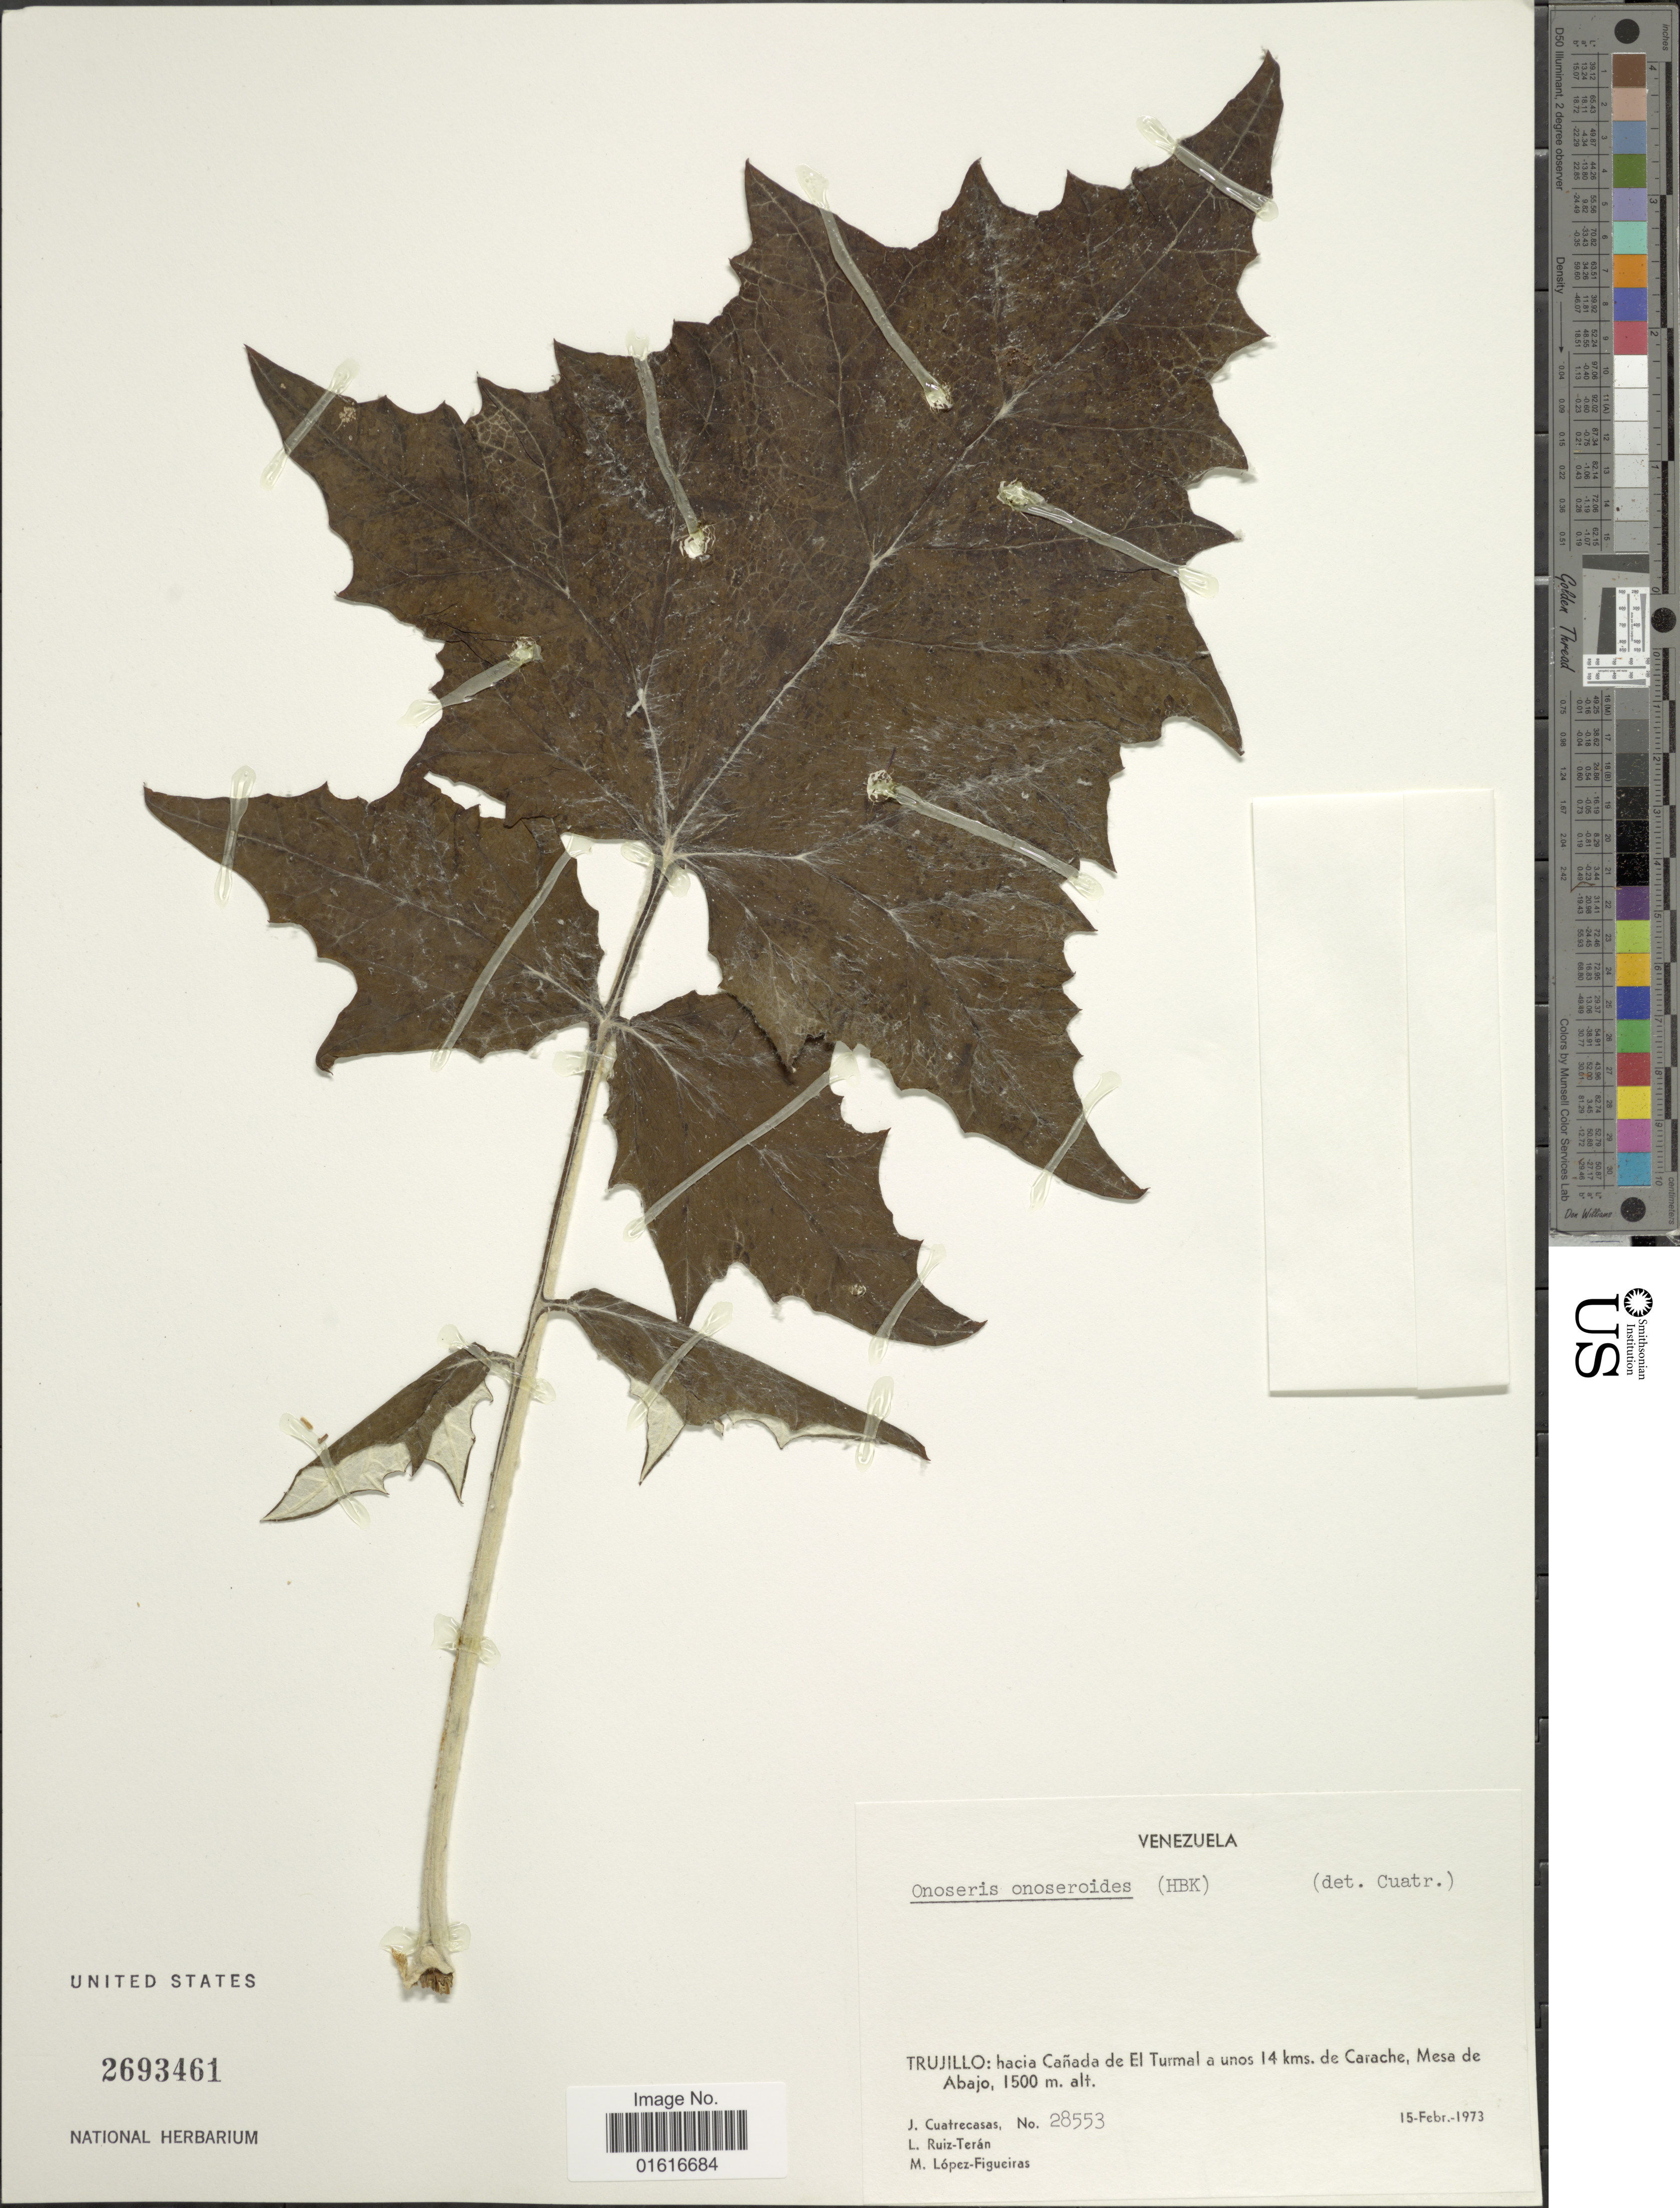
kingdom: Plantae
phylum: Tracheophyta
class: Magnoliopsida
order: Asterales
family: Asteraceae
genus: Onoseris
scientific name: Onoseris onoseroides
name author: (Kunth) B.L. Rob.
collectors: J. Cuatrecasas, L. E. Ruíz-Terán & M. Lopéz-F.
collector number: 28553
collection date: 1973-02-15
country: Venezuela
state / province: Trujillo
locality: Hacia Canada del El Turmal a unos 14 kms. de Carache, Mesa de Abajo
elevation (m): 1500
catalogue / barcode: US 2693461